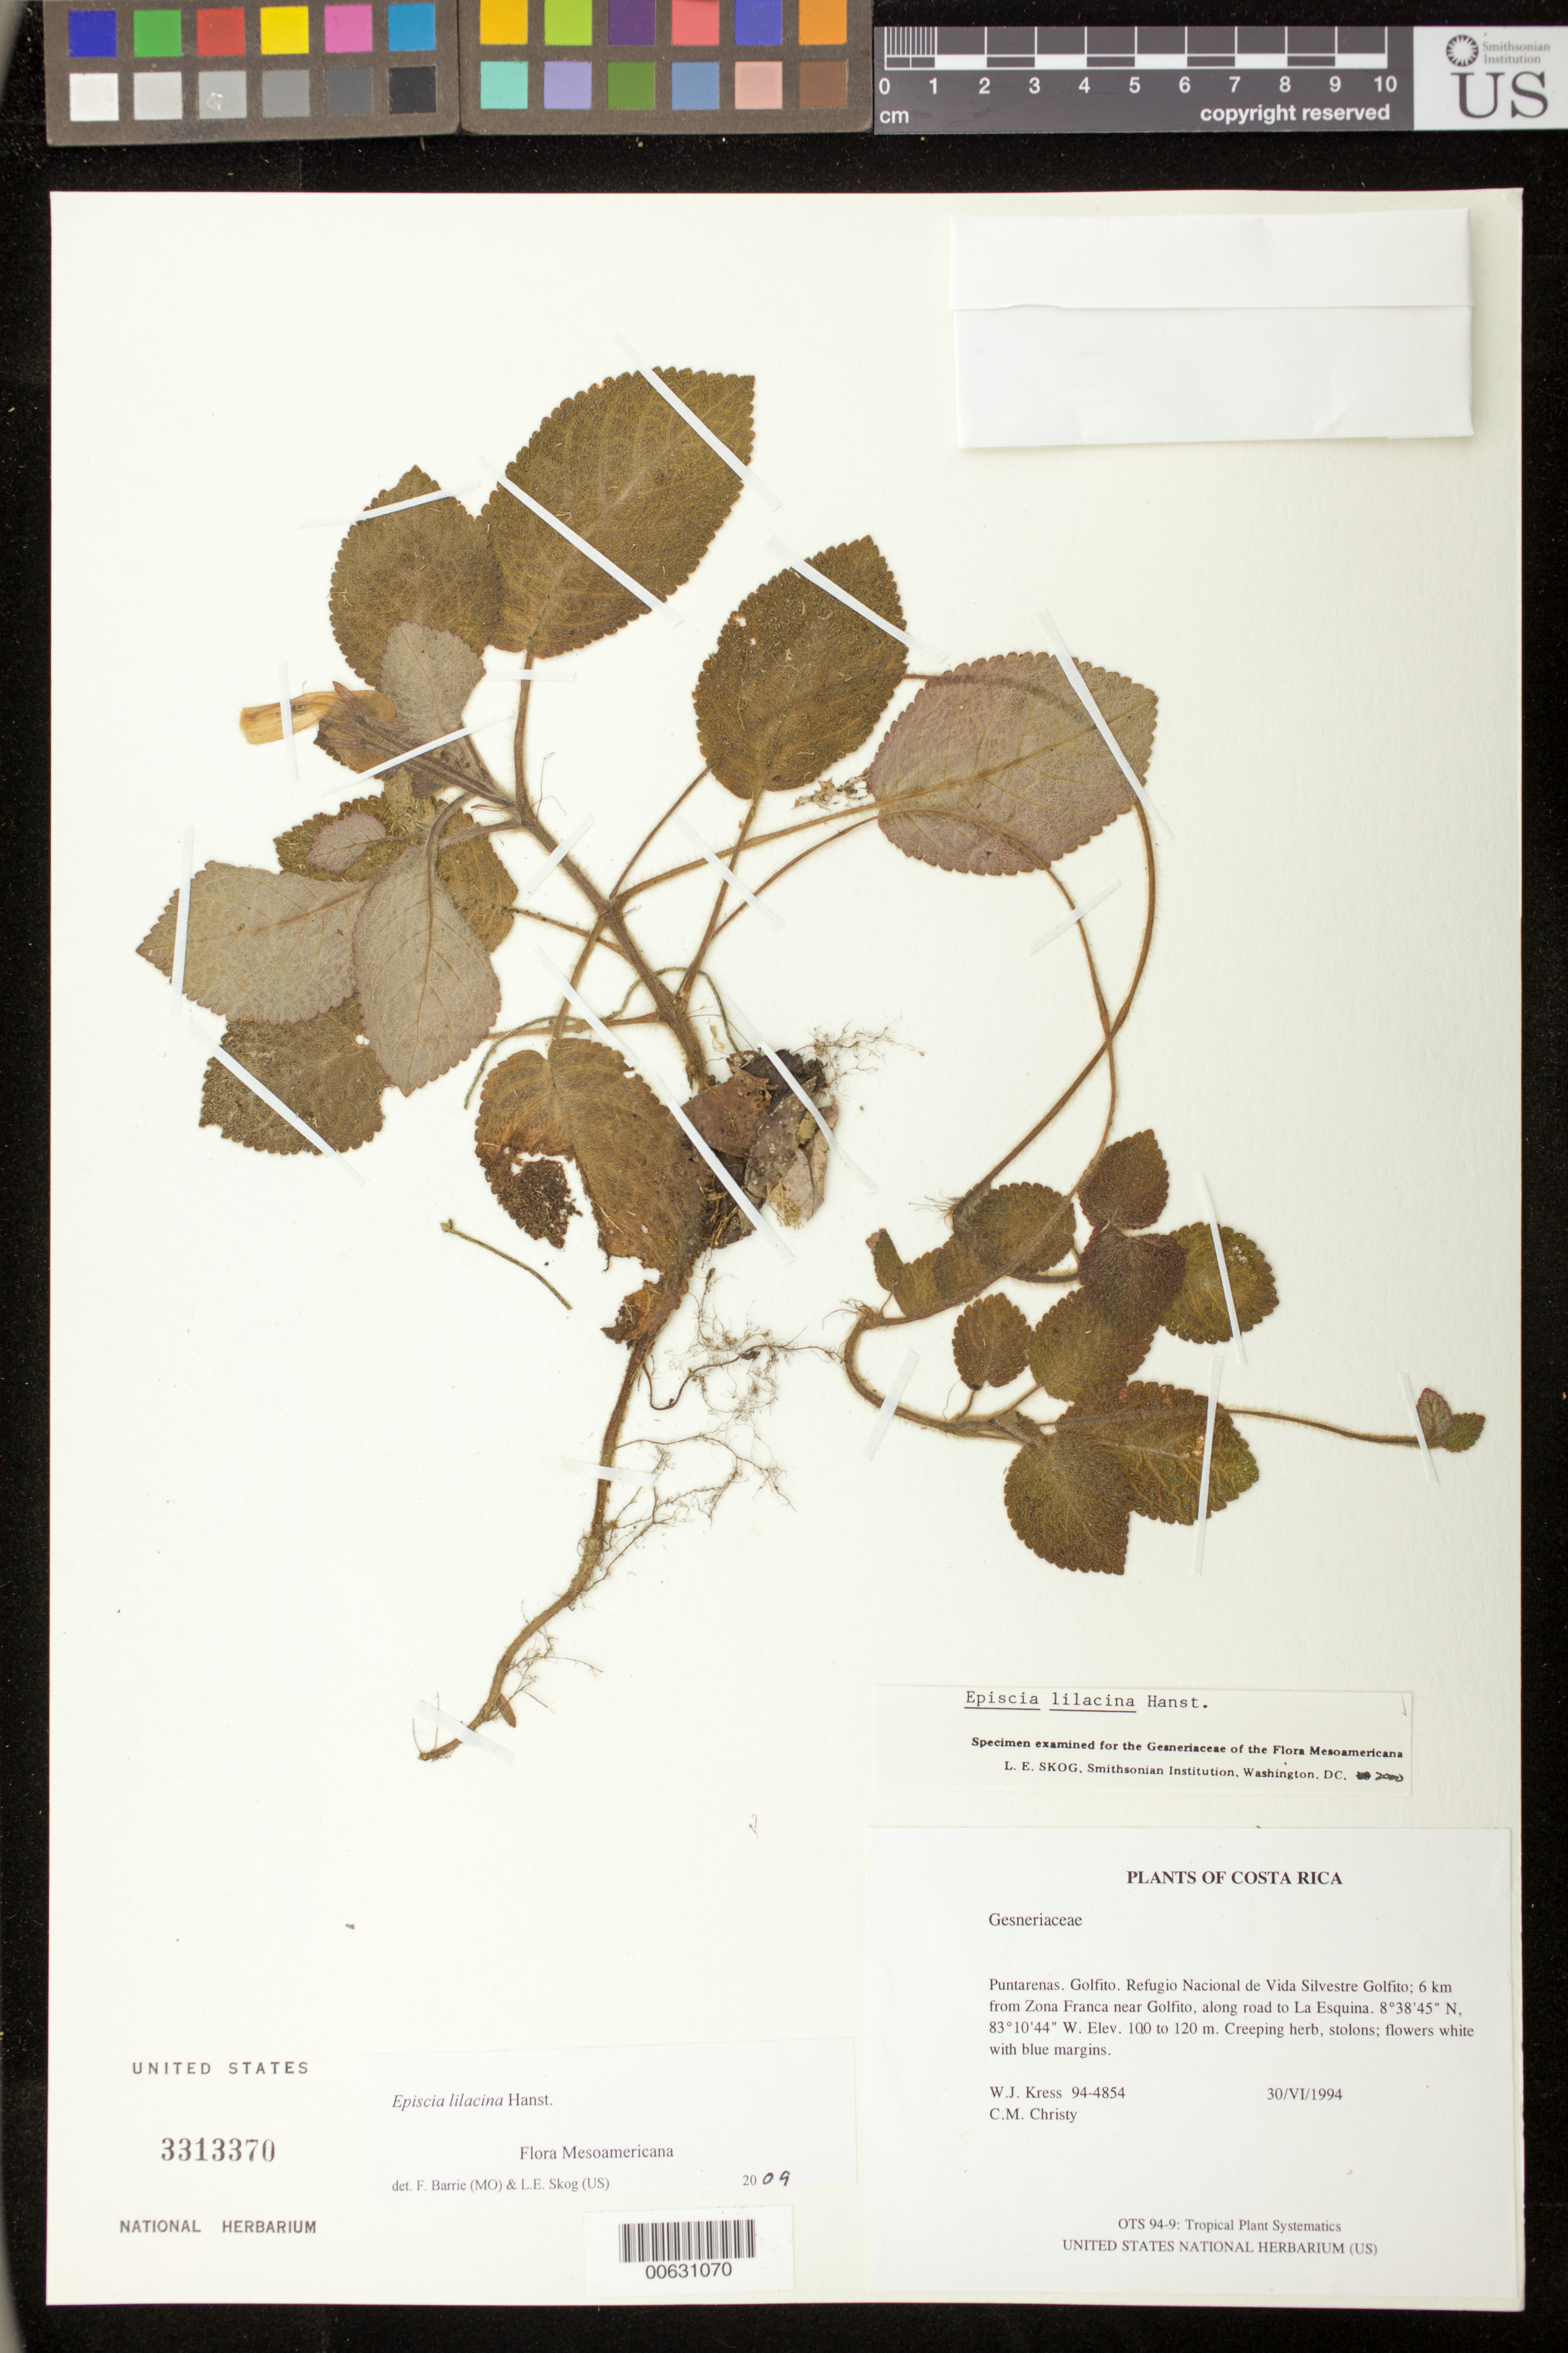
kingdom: Plantae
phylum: Tracheophyta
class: Magnoliopsida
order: Lamiales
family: Gesneriaceae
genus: Episcia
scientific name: Episcia lilacina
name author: Hanst.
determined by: Skog, Laurence E.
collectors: W. J. Kress & C. M. Christy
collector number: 94- 4854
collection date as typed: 30 Jun 1994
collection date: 1994-06-30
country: Costa Rica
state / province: Puntarenas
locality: Golfito. Refugio Nacional de Vida Silvestre Golfito; 6 km from Zona Franca near Golfito, along road to La Esquina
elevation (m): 100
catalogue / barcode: US 3313370